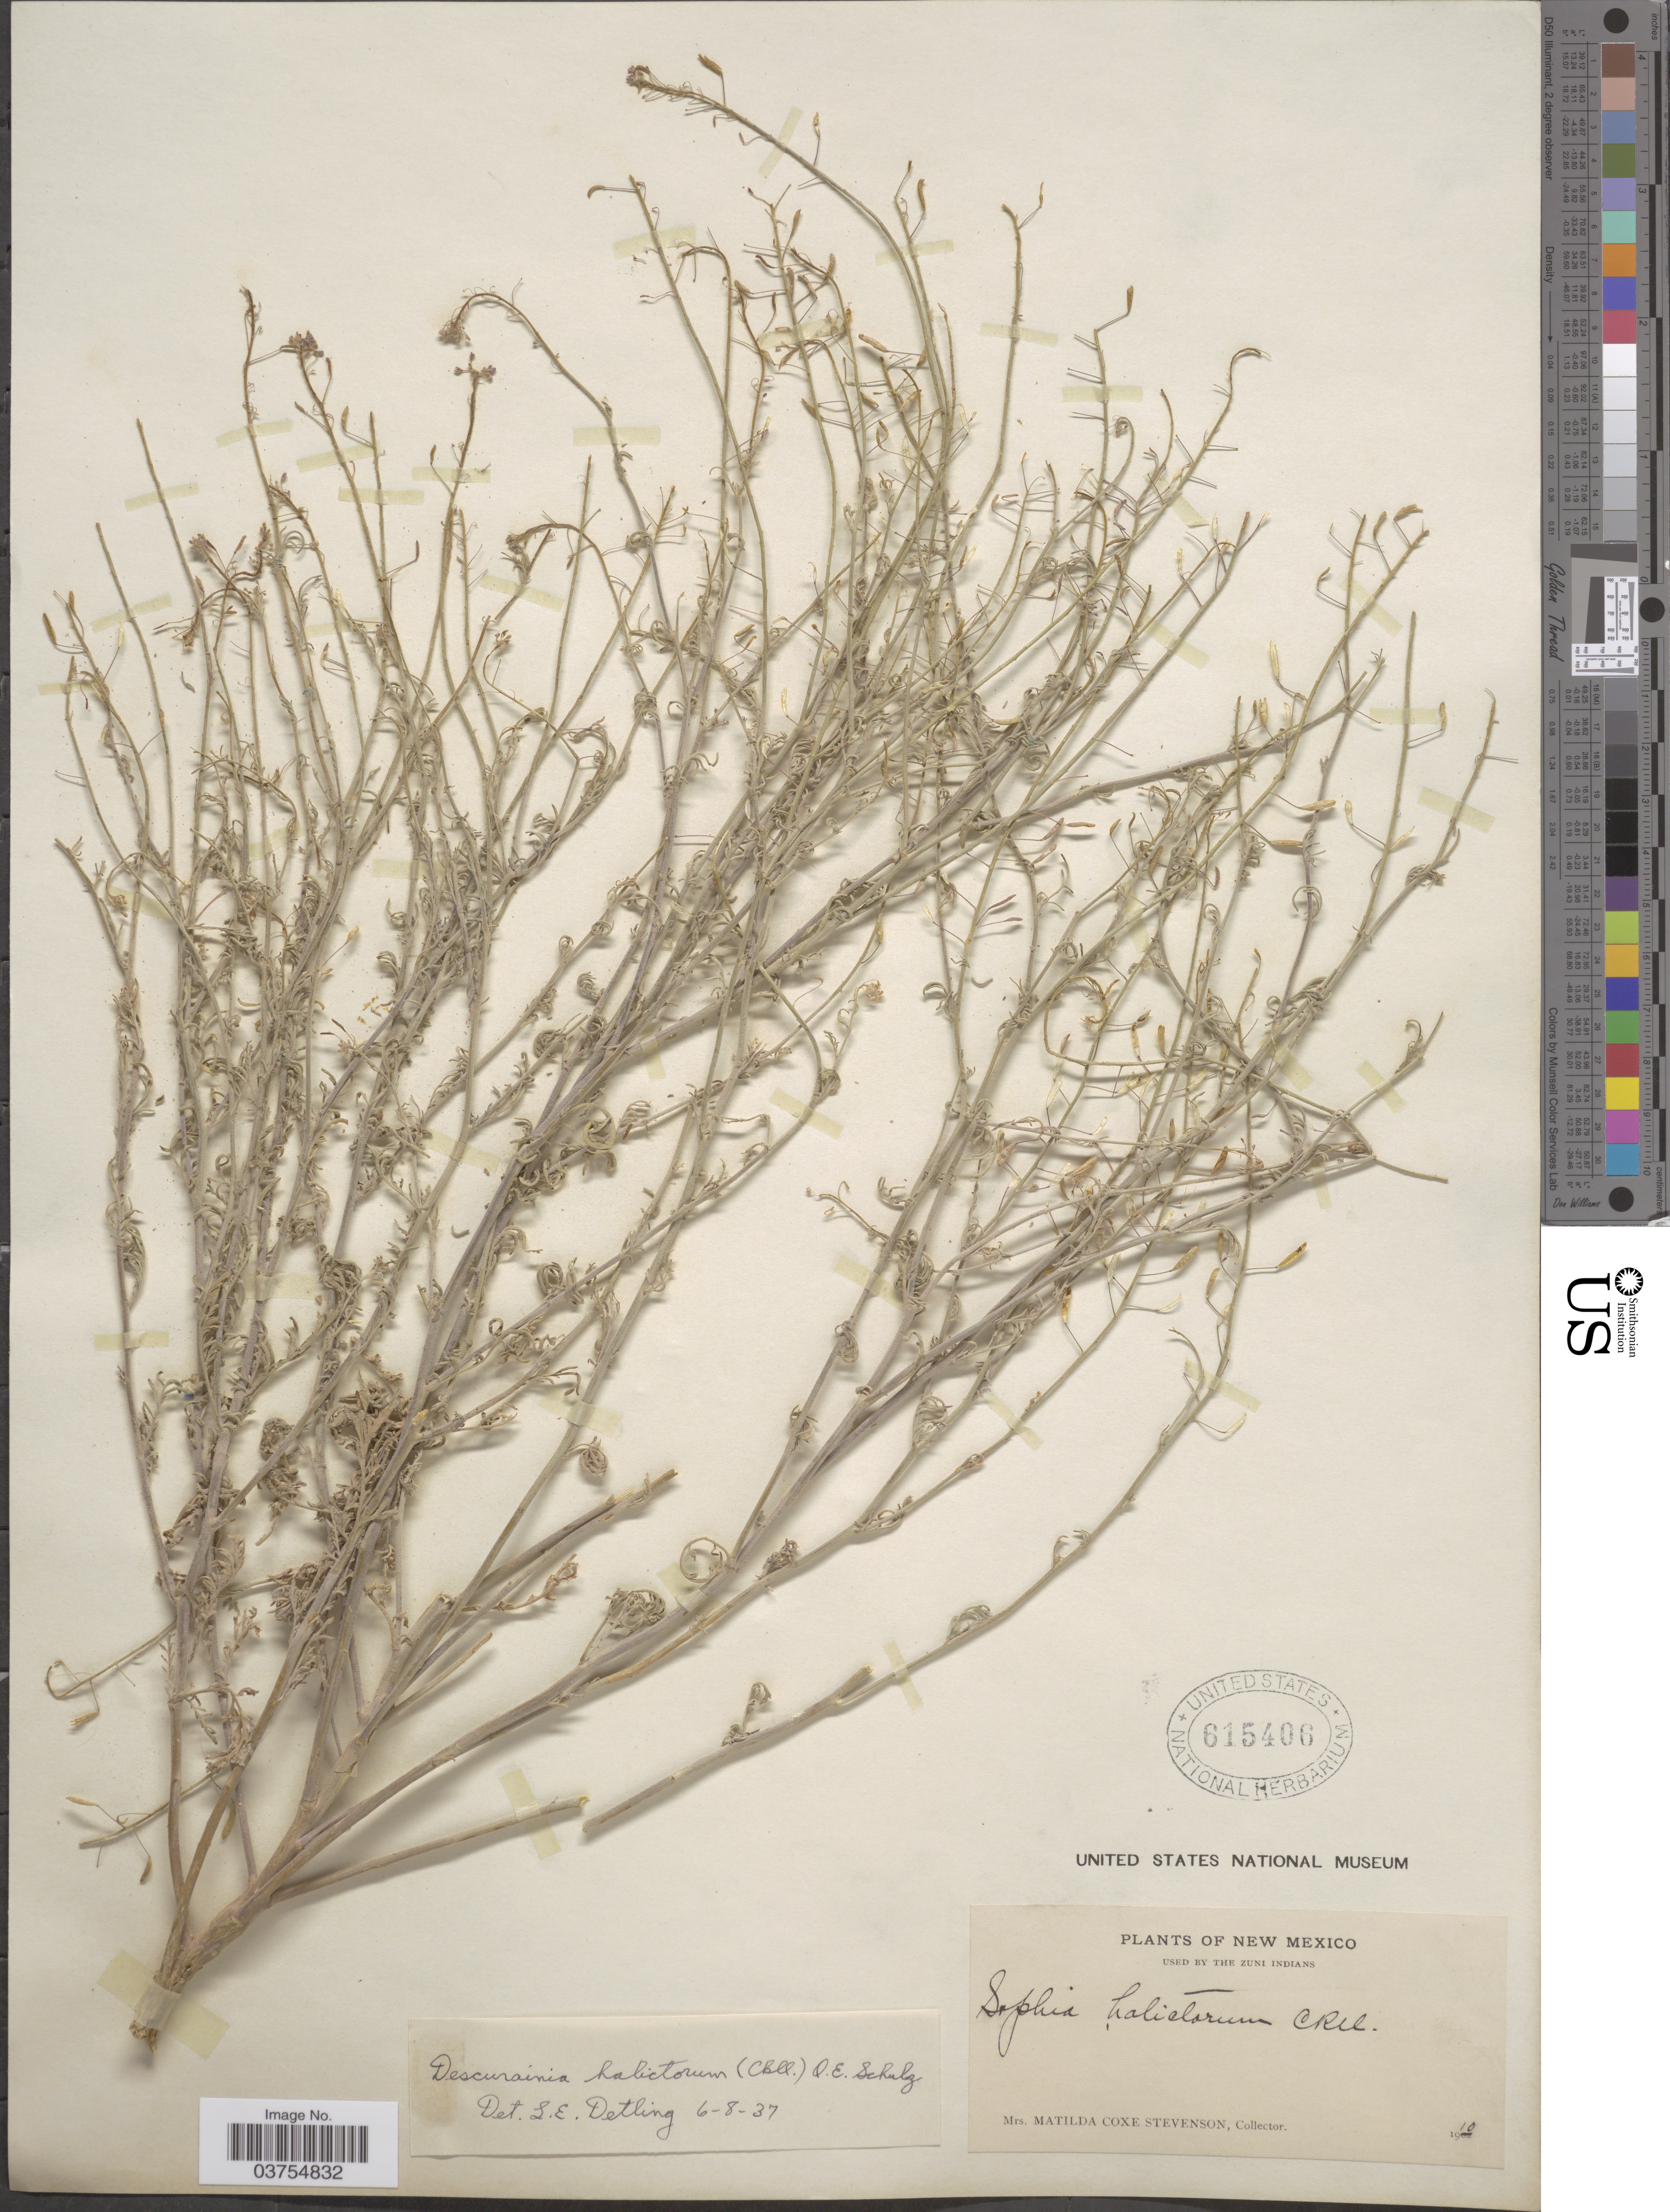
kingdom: Plantae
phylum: Tracheophyta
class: Magnoliopsida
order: Brassicales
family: Brassicaceae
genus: Descurainia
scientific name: Descurainia pinnata subsp. halictorum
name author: (Cockerell) Detling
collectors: M. Stevenson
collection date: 1910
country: United States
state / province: New Mexico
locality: The Zuni Indians.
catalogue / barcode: US 615406